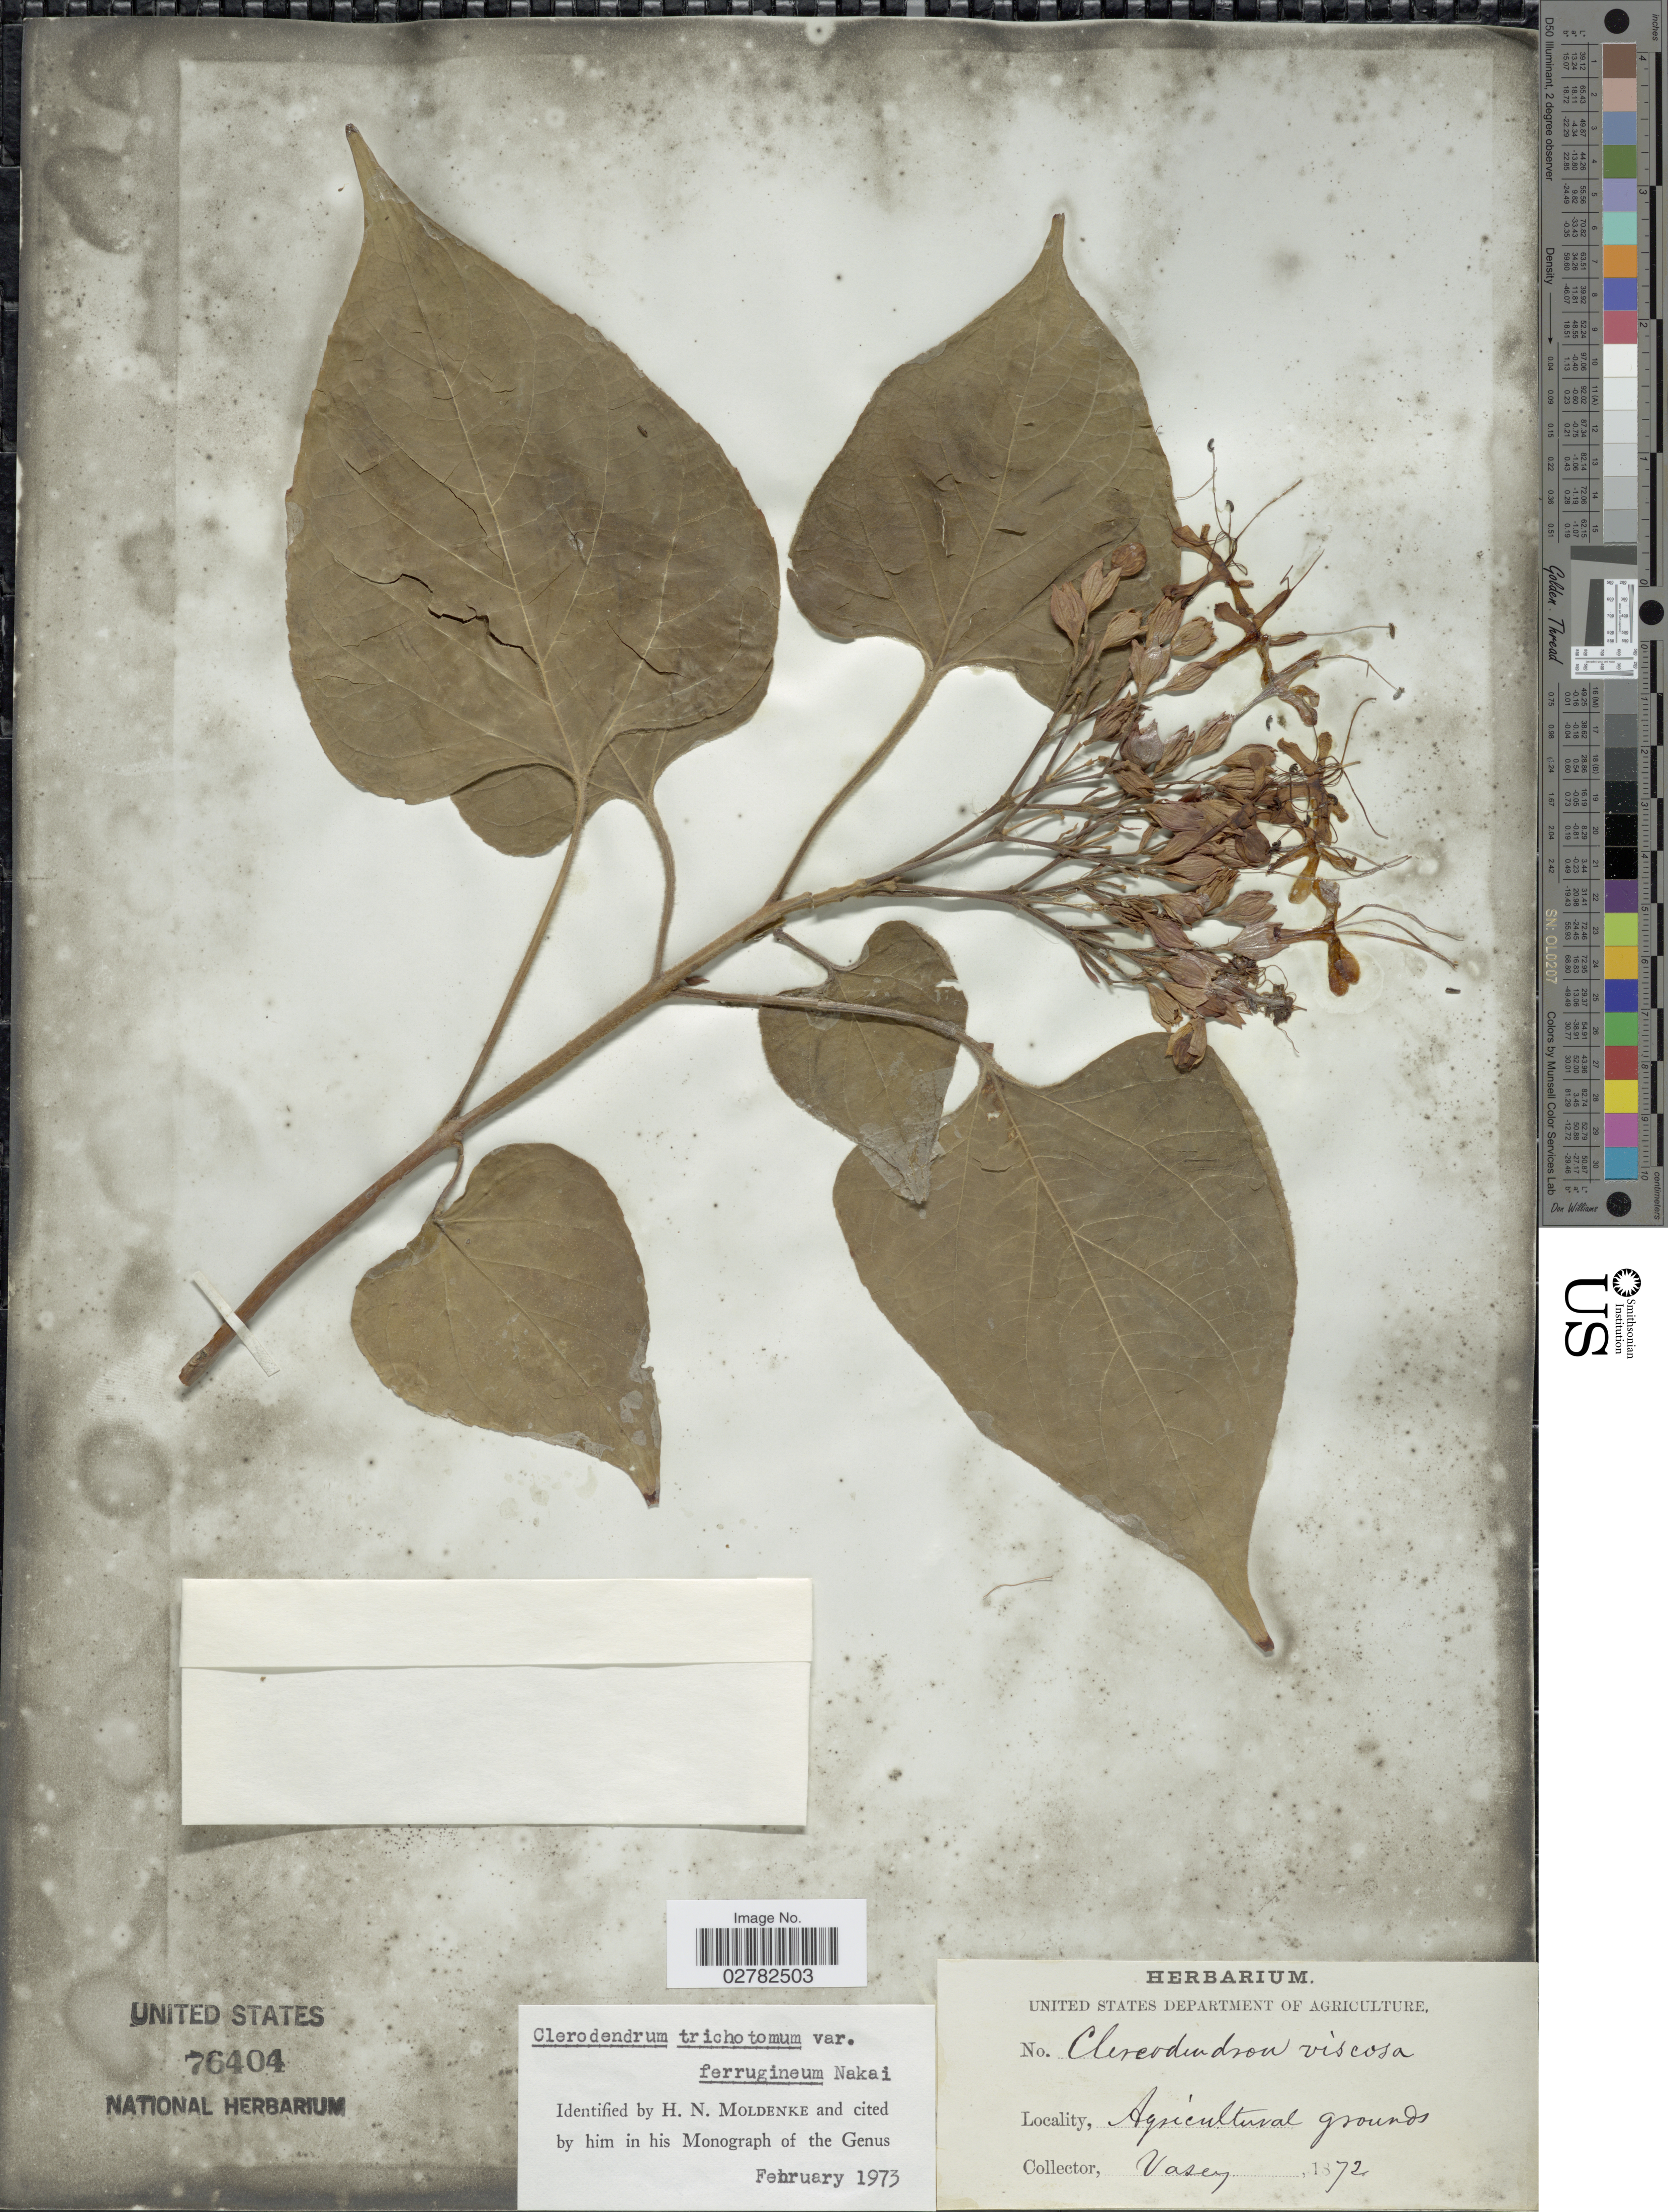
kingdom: Plantae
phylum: Tracheophyta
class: Magnoliopsida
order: Lamiales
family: Lamiaceae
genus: Clerodendrum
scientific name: Clerodendrum trichotomum var. ferrugineum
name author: Nakai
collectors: Vasey, --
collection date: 1872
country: United States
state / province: District of Columbia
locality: Agricultural grounds.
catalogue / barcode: US 76404